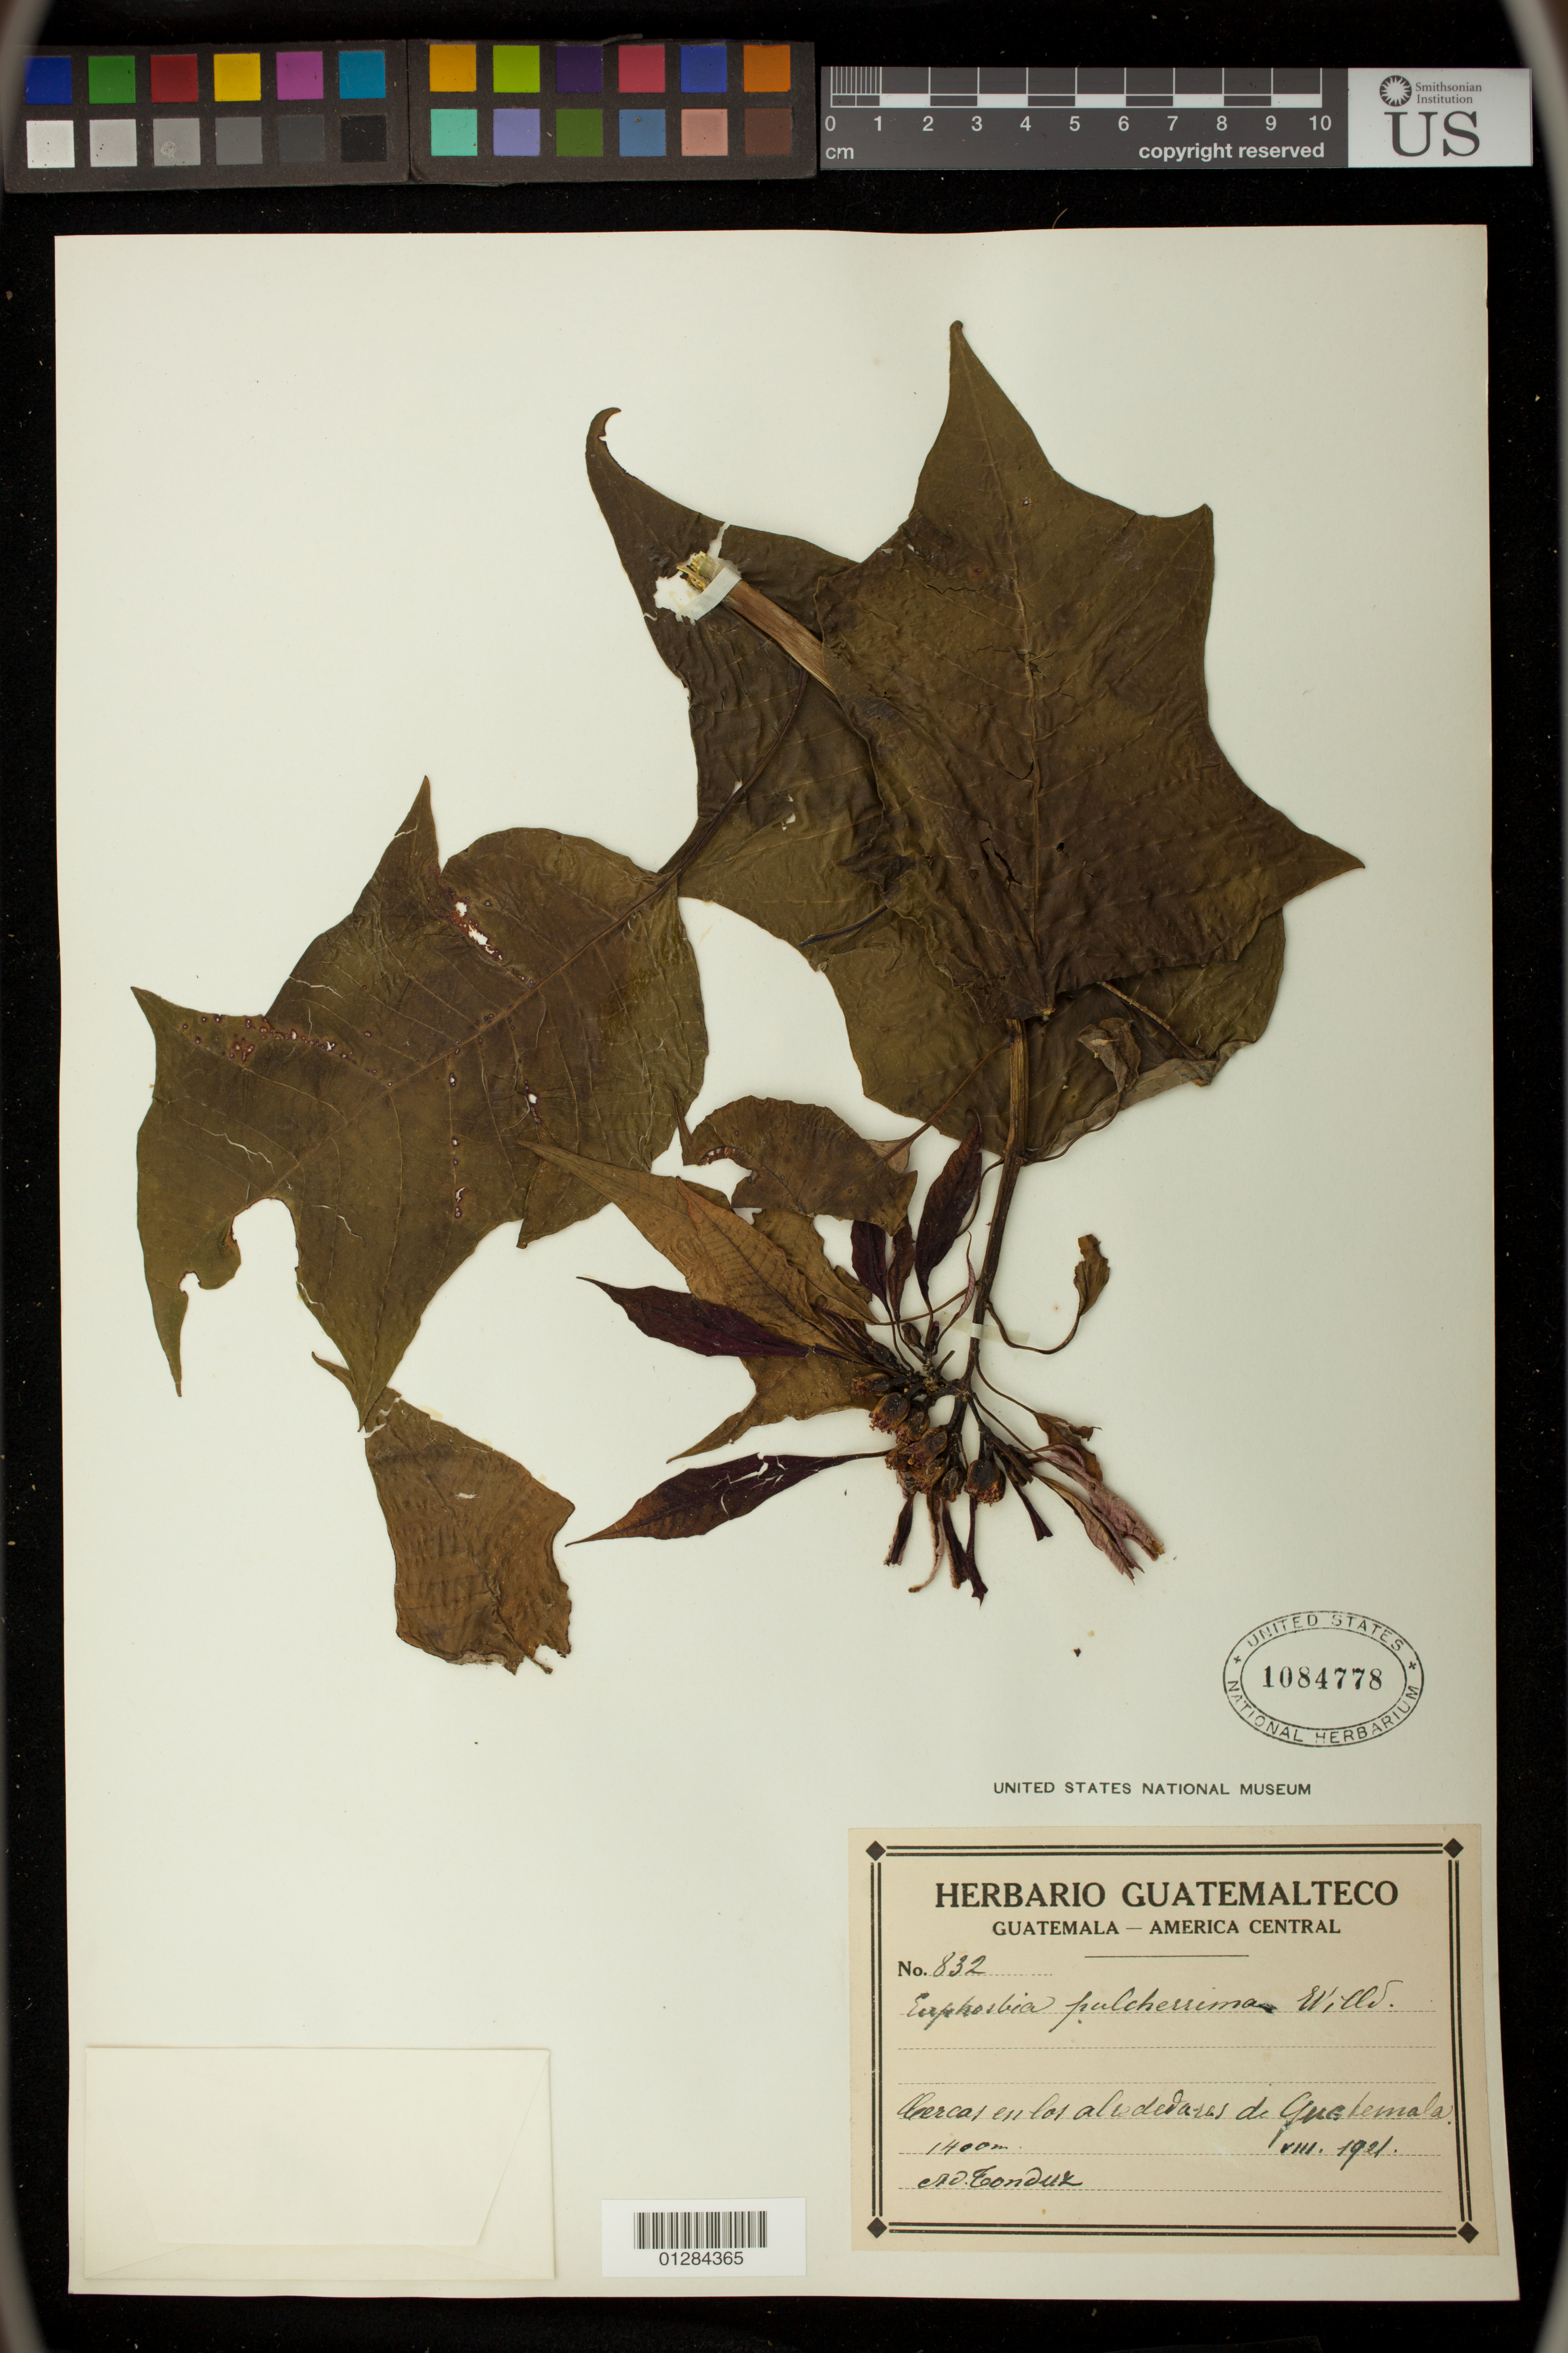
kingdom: Plantae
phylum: Tracheophyta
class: Magnoliopsida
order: Malpighiales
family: Euphorbiaceae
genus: Euphorbia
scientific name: Euphorbia pulcherrima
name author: Willd. ex Klotzsch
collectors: A. Tonduz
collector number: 832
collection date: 1921-08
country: Guatemala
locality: Cereal en los alrededores de Guatemala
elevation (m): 1400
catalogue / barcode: US 1084778